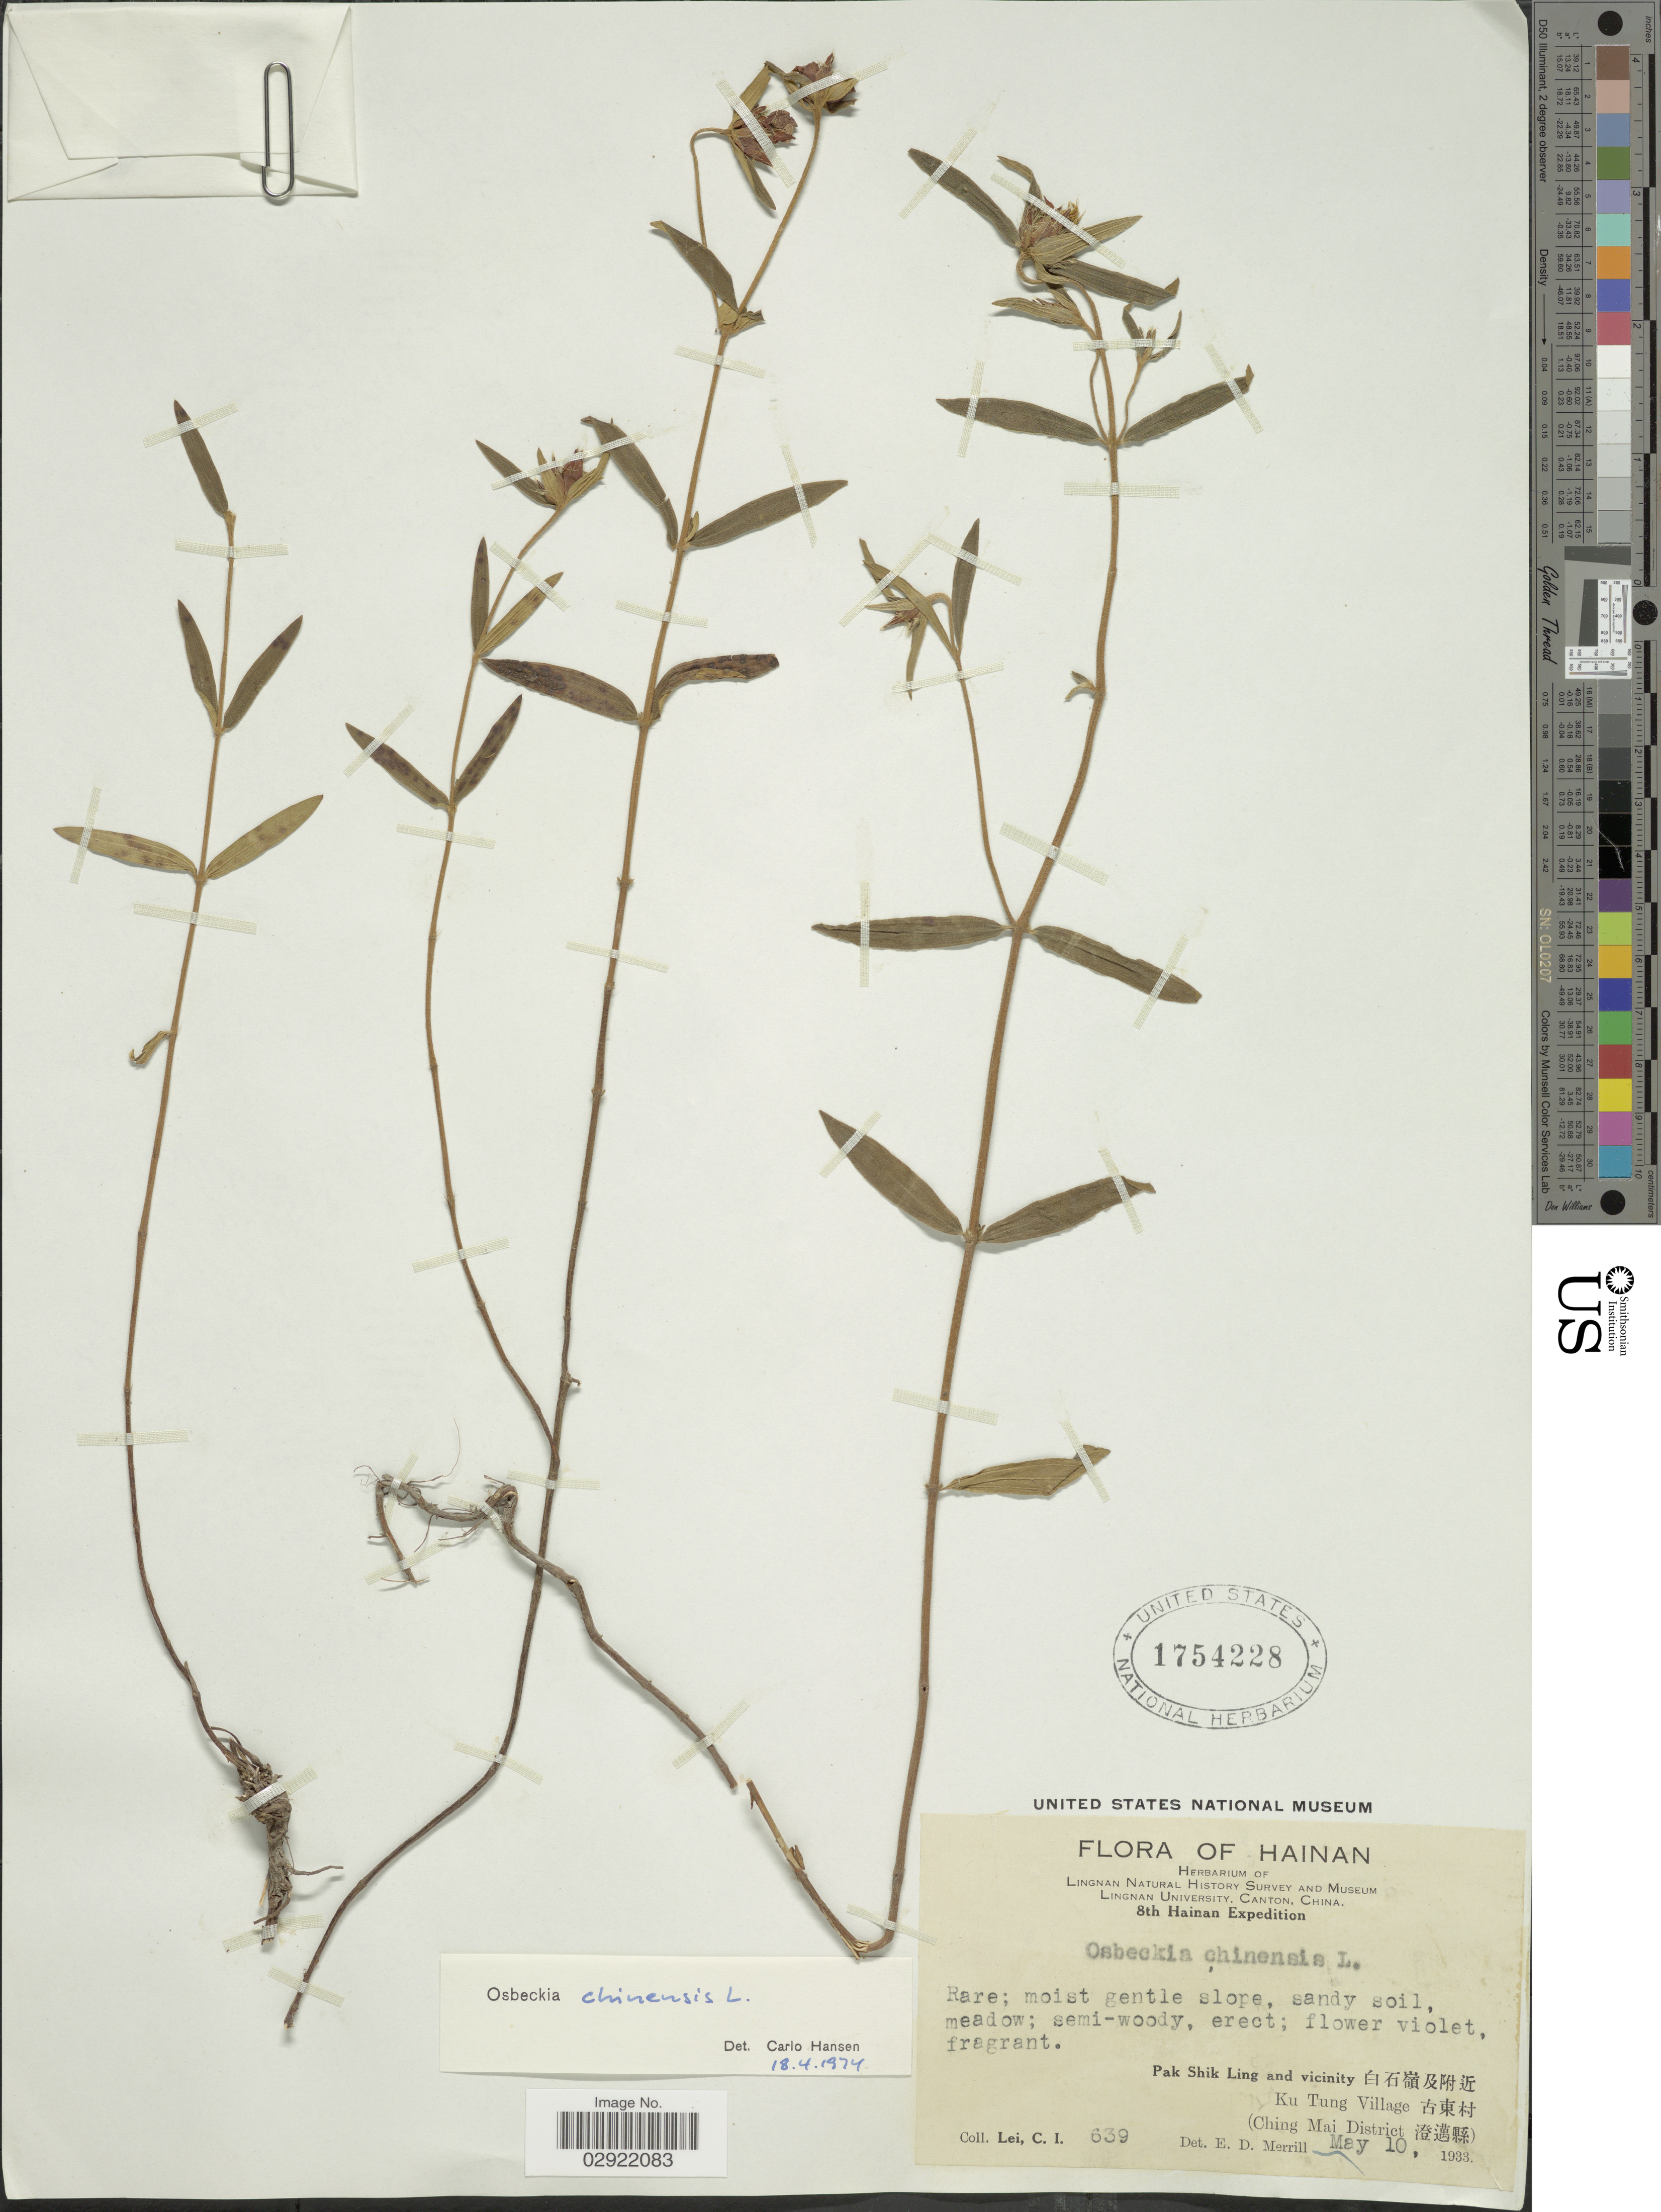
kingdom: Plantae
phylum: Tracheophyta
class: Magnoliopsida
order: Myrtales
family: Melastomataceae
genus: Osbeckia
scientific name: Osbeckia chinensis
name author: L.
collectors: C. I. Lei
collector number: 639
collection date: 1933-05-10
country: China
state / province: Hainan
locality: Pak Shik Ling and vicinity. Ku Tung Village, (Ching Mai District).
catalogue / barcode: US 1754228